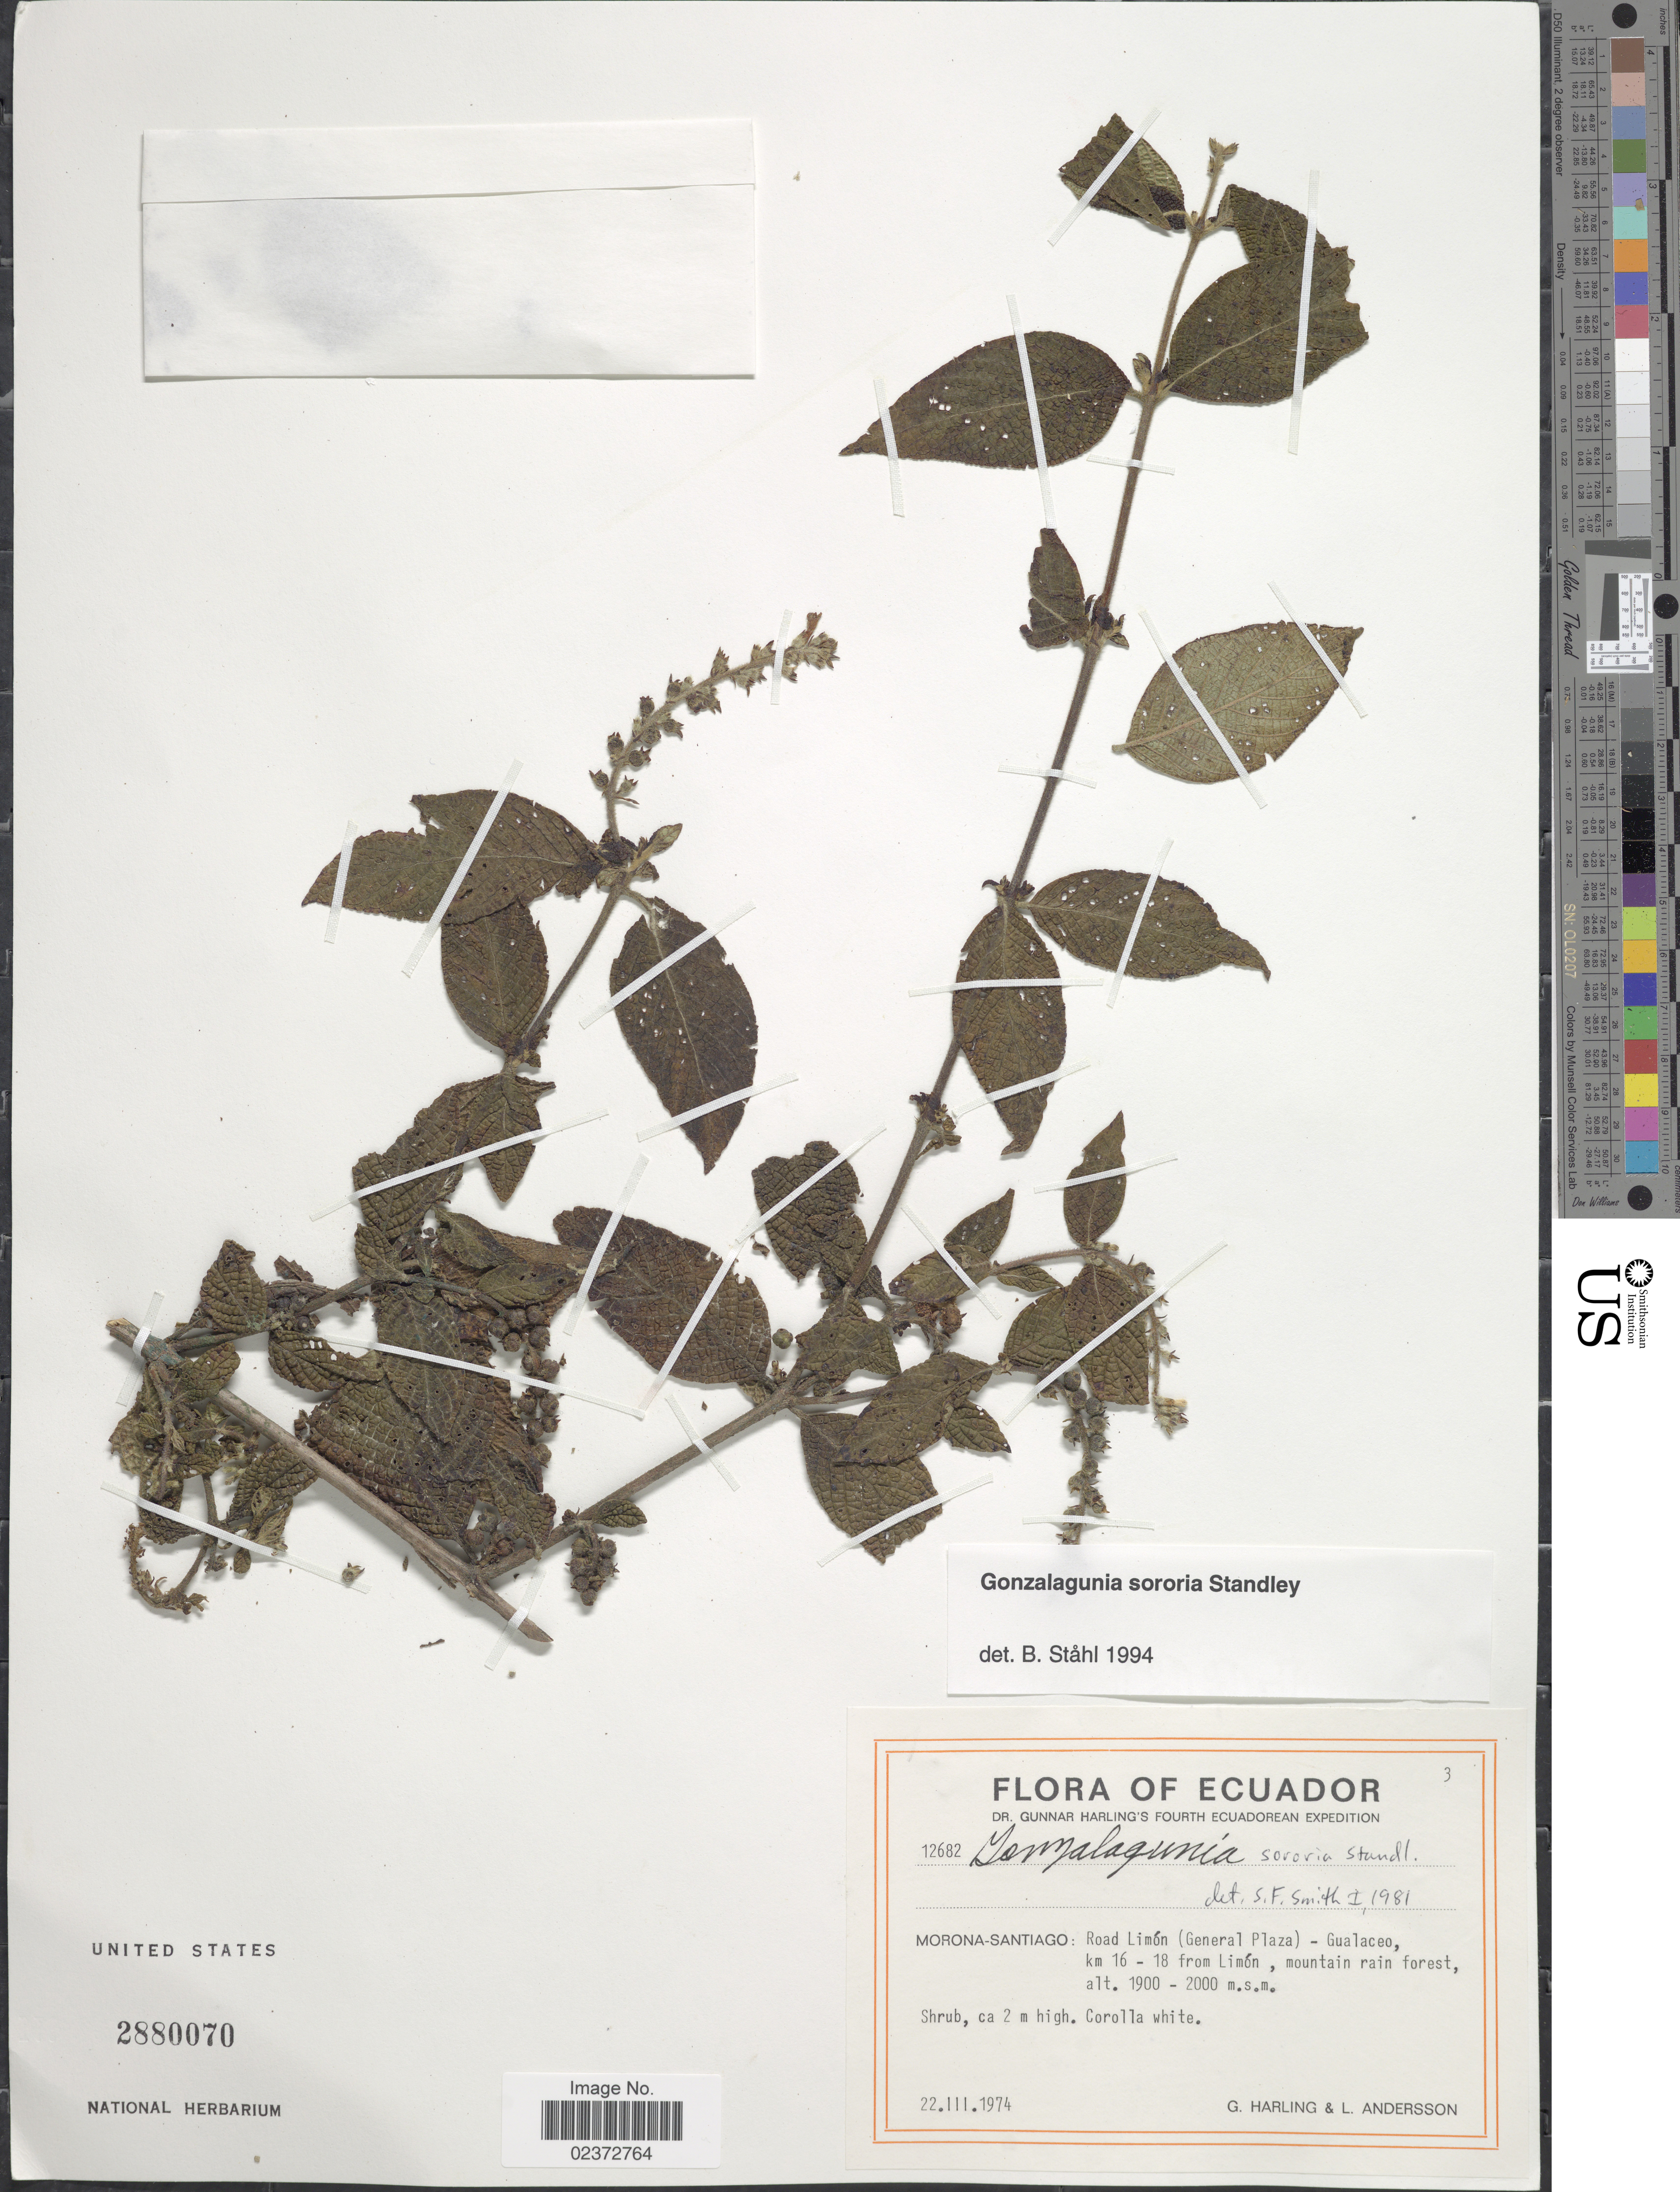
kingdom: Plantae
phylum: Tracheophyta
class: Magnoliopsida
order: Gentianales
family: Rubiaceae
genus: Gonzalagunia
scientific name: Gonzalagunia sororia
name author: Standl.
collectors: G. Harling & L. Andersson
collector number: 12682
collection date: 1974-03-22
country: Ecuador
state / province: Morona-Santiago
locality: Road Limón (General Plaza) - Gualaceo, km 16-18 from Limón, mountain rain forest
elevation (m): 1900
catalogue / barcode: US 2880070